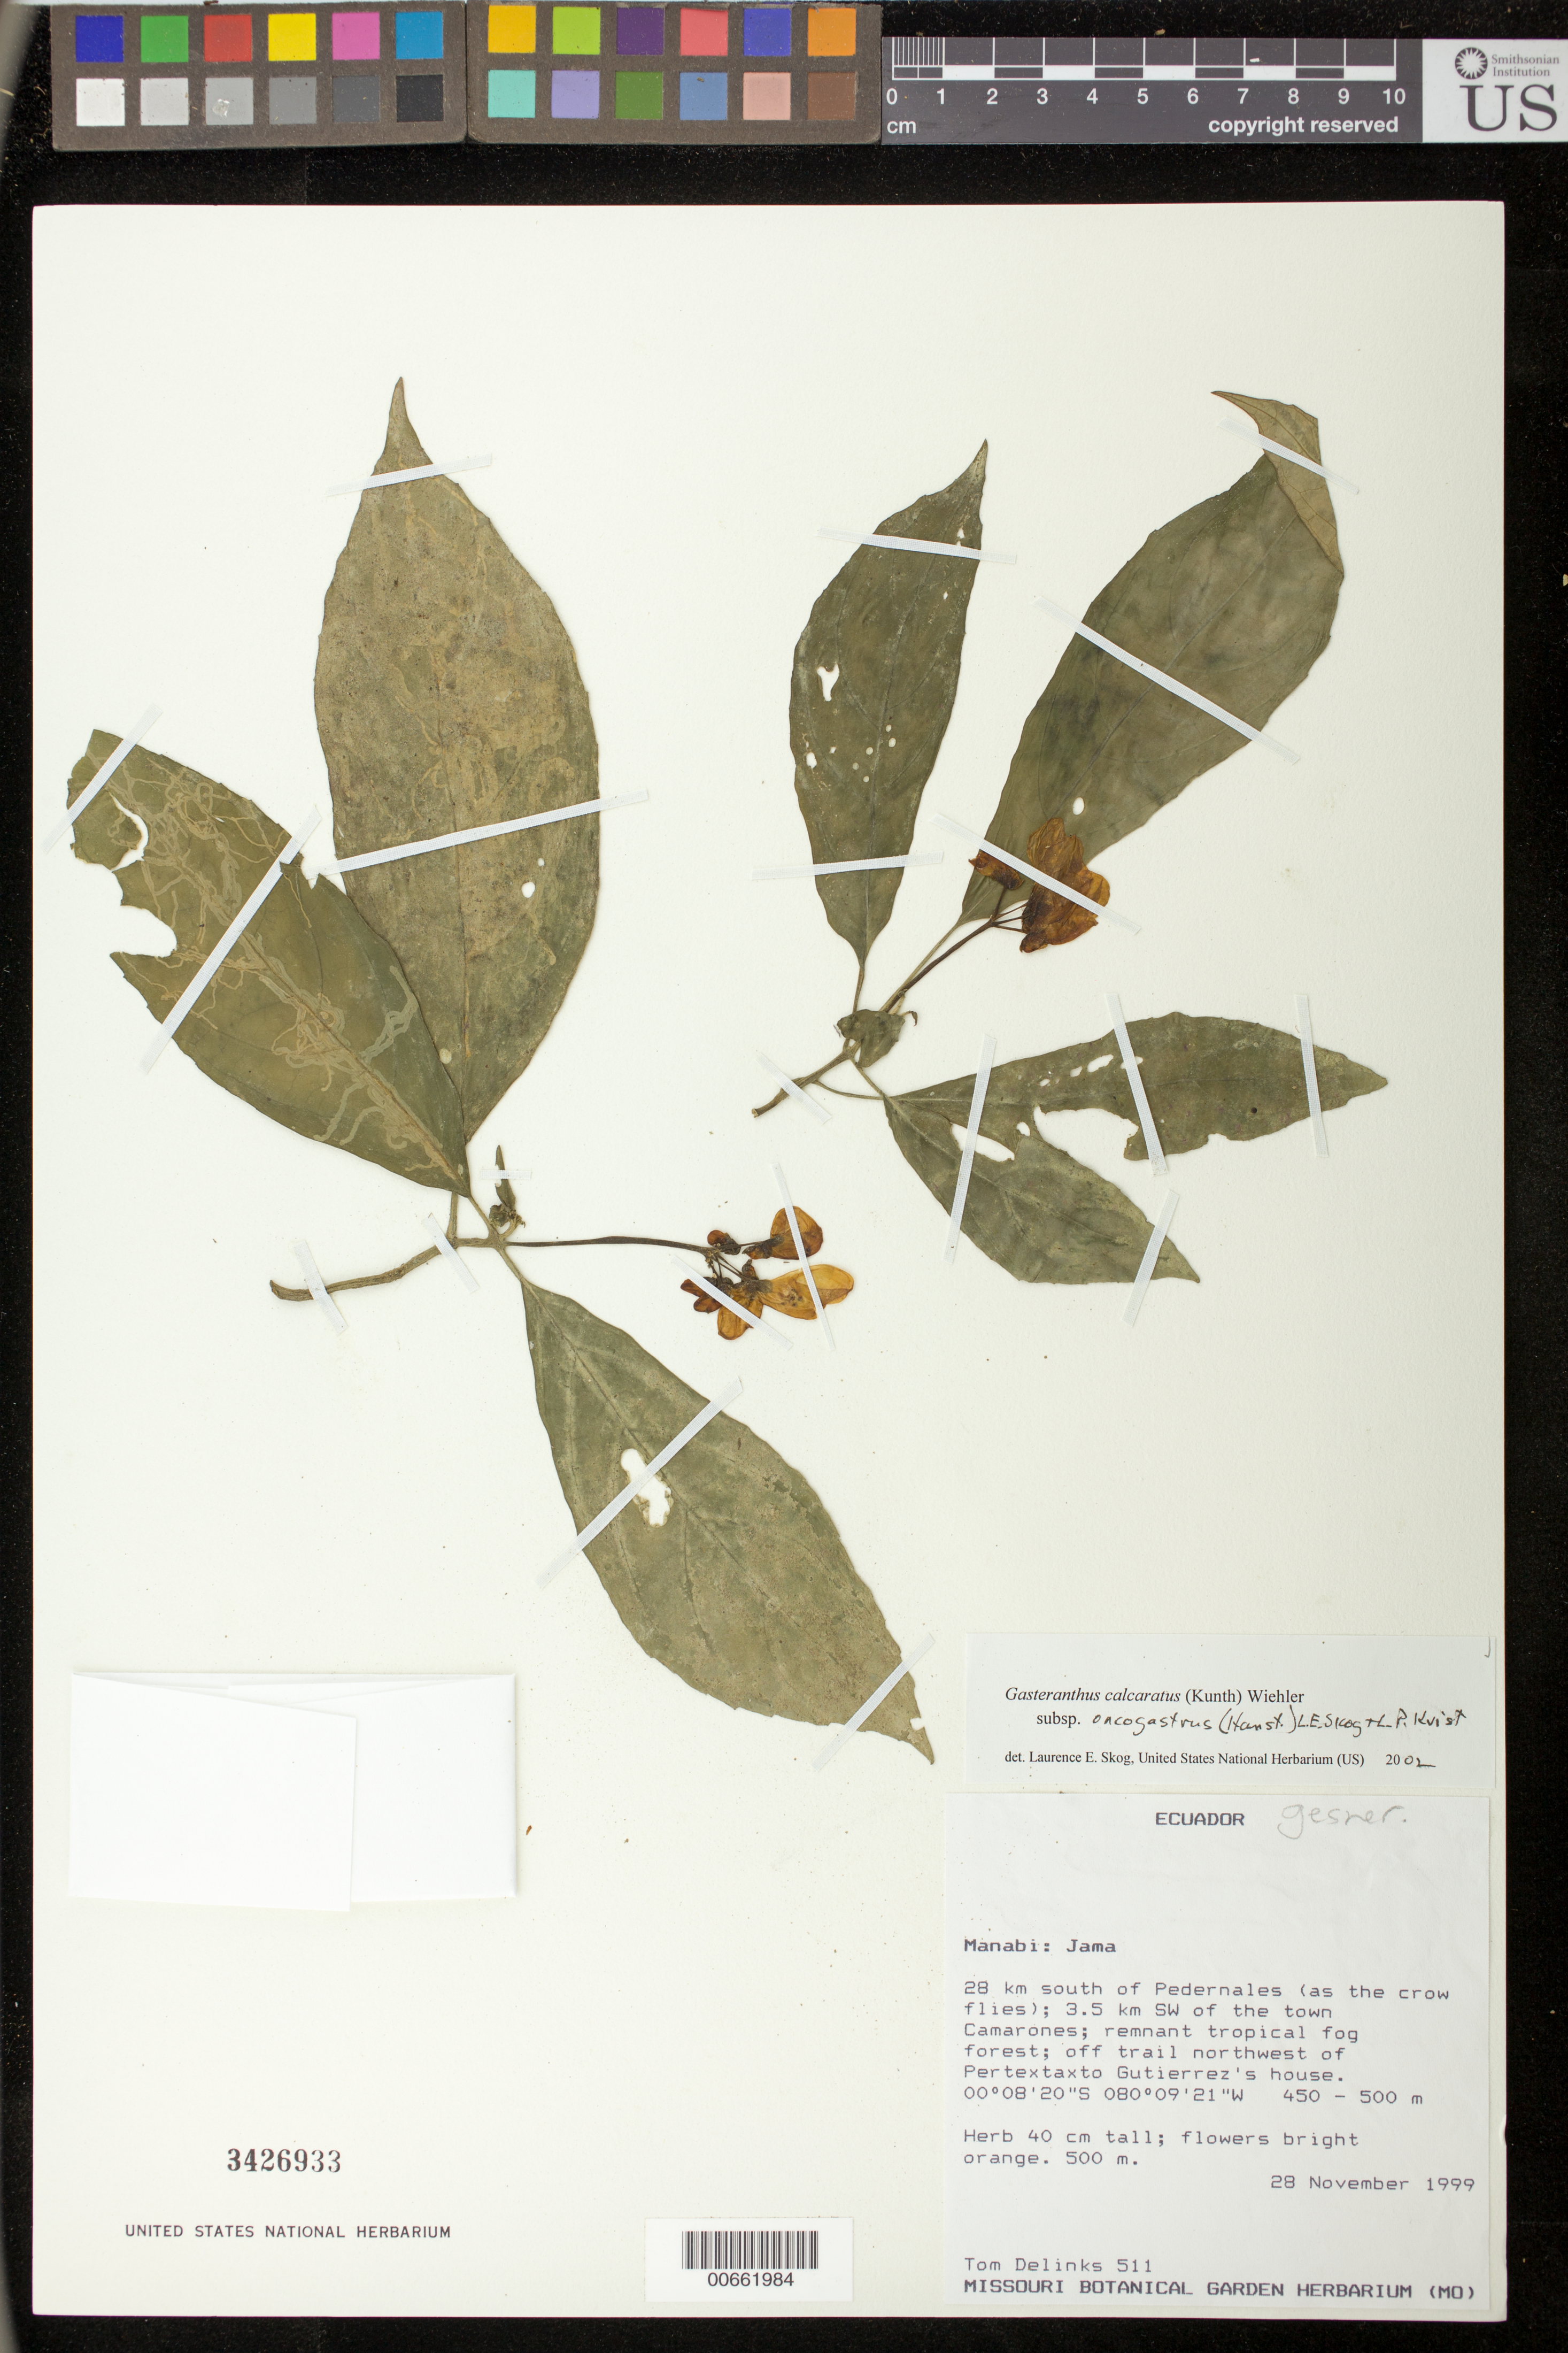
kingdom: Plantae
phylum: Tracheophyta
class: Magnoliopsida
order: Lamiales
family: Gesneriaceae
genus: Sinningia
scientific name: Sinningia incarnata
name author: (Aubl.) D.L. Denham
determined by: Skog, Laurence E.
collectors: T. Delinks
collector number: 511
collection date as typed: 28 Nov 1999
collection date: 1999-11-28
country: Ecuador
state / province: Manabí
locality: Jama, 28 km south of Pedernales (as the crow flies); 3.5 km SW of the town Camarones; off trail northwest of Pertextaxto Gutierrez's house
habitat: Remnant tropical fog forest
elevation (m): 500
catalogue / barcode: US 3426933